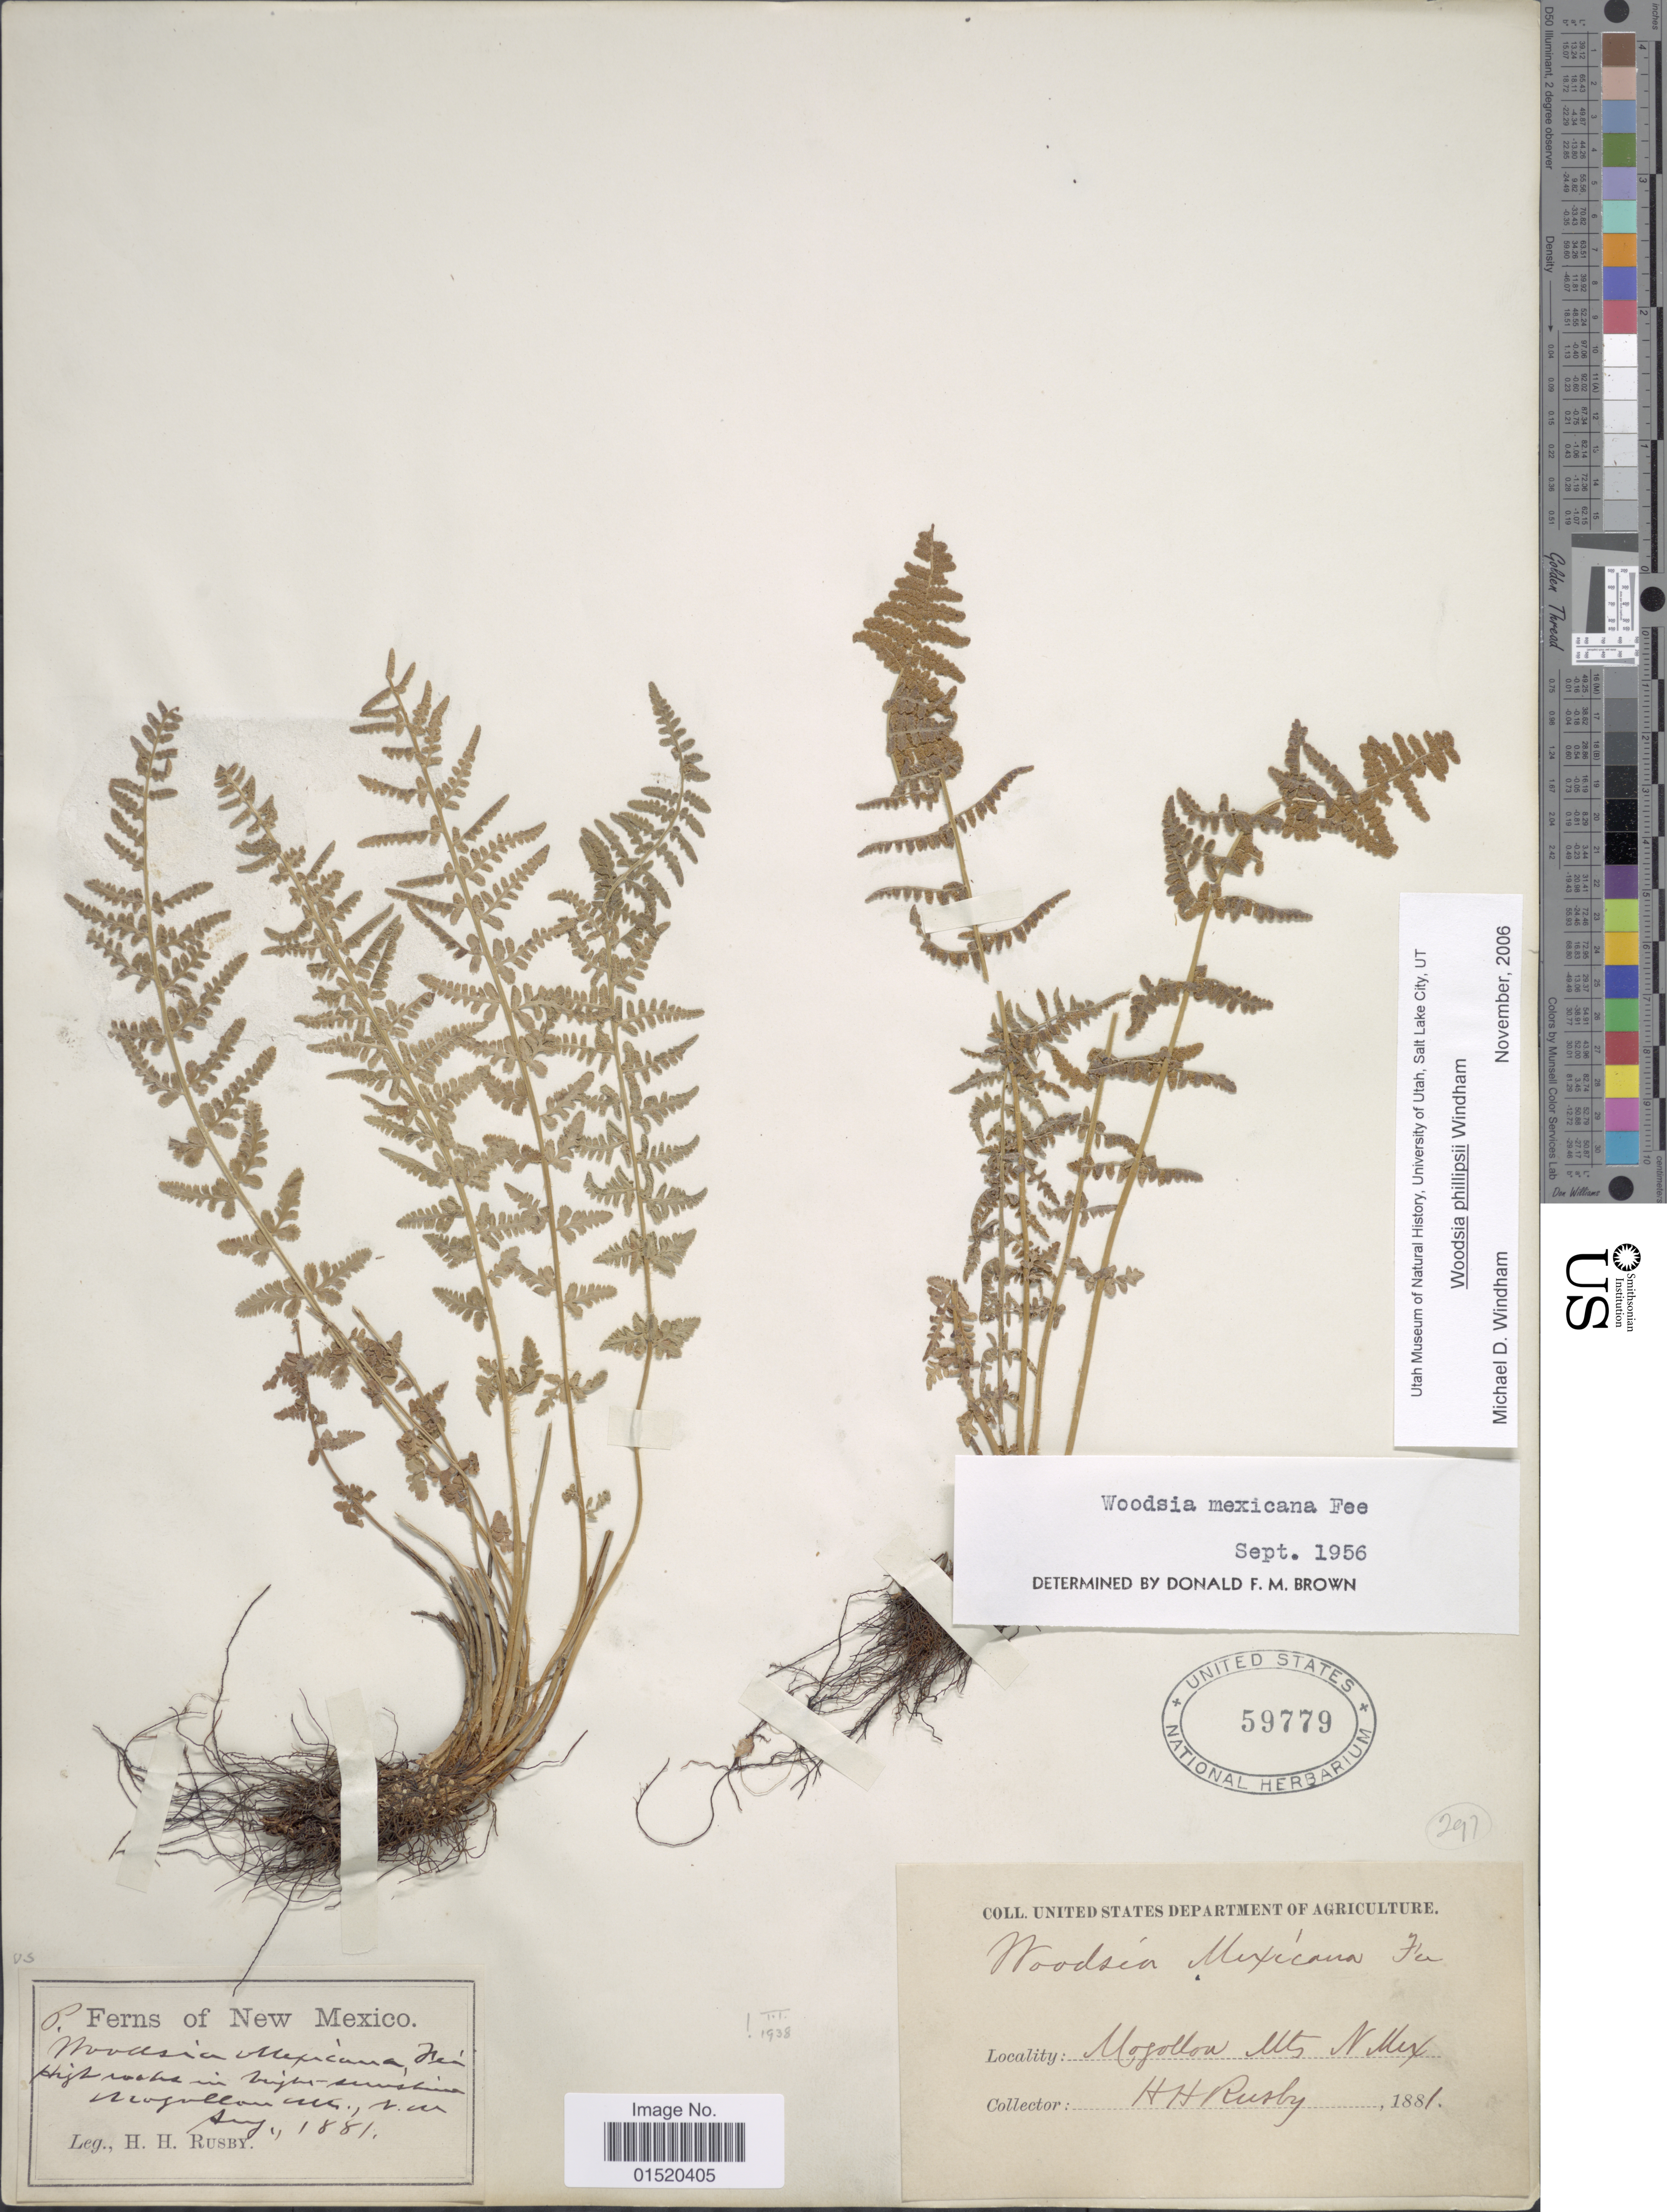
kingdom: Plantae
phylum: Tracheophyta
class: Polypodiopsida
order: Polypodiales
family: Woodsiaceae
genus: Woodsia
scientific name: Woodsia phillipsii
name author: Windham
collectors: H. H. Rusby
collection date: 1881-08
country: United States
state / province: New Mexico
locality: Mogollon Mts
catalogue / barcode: US 59779